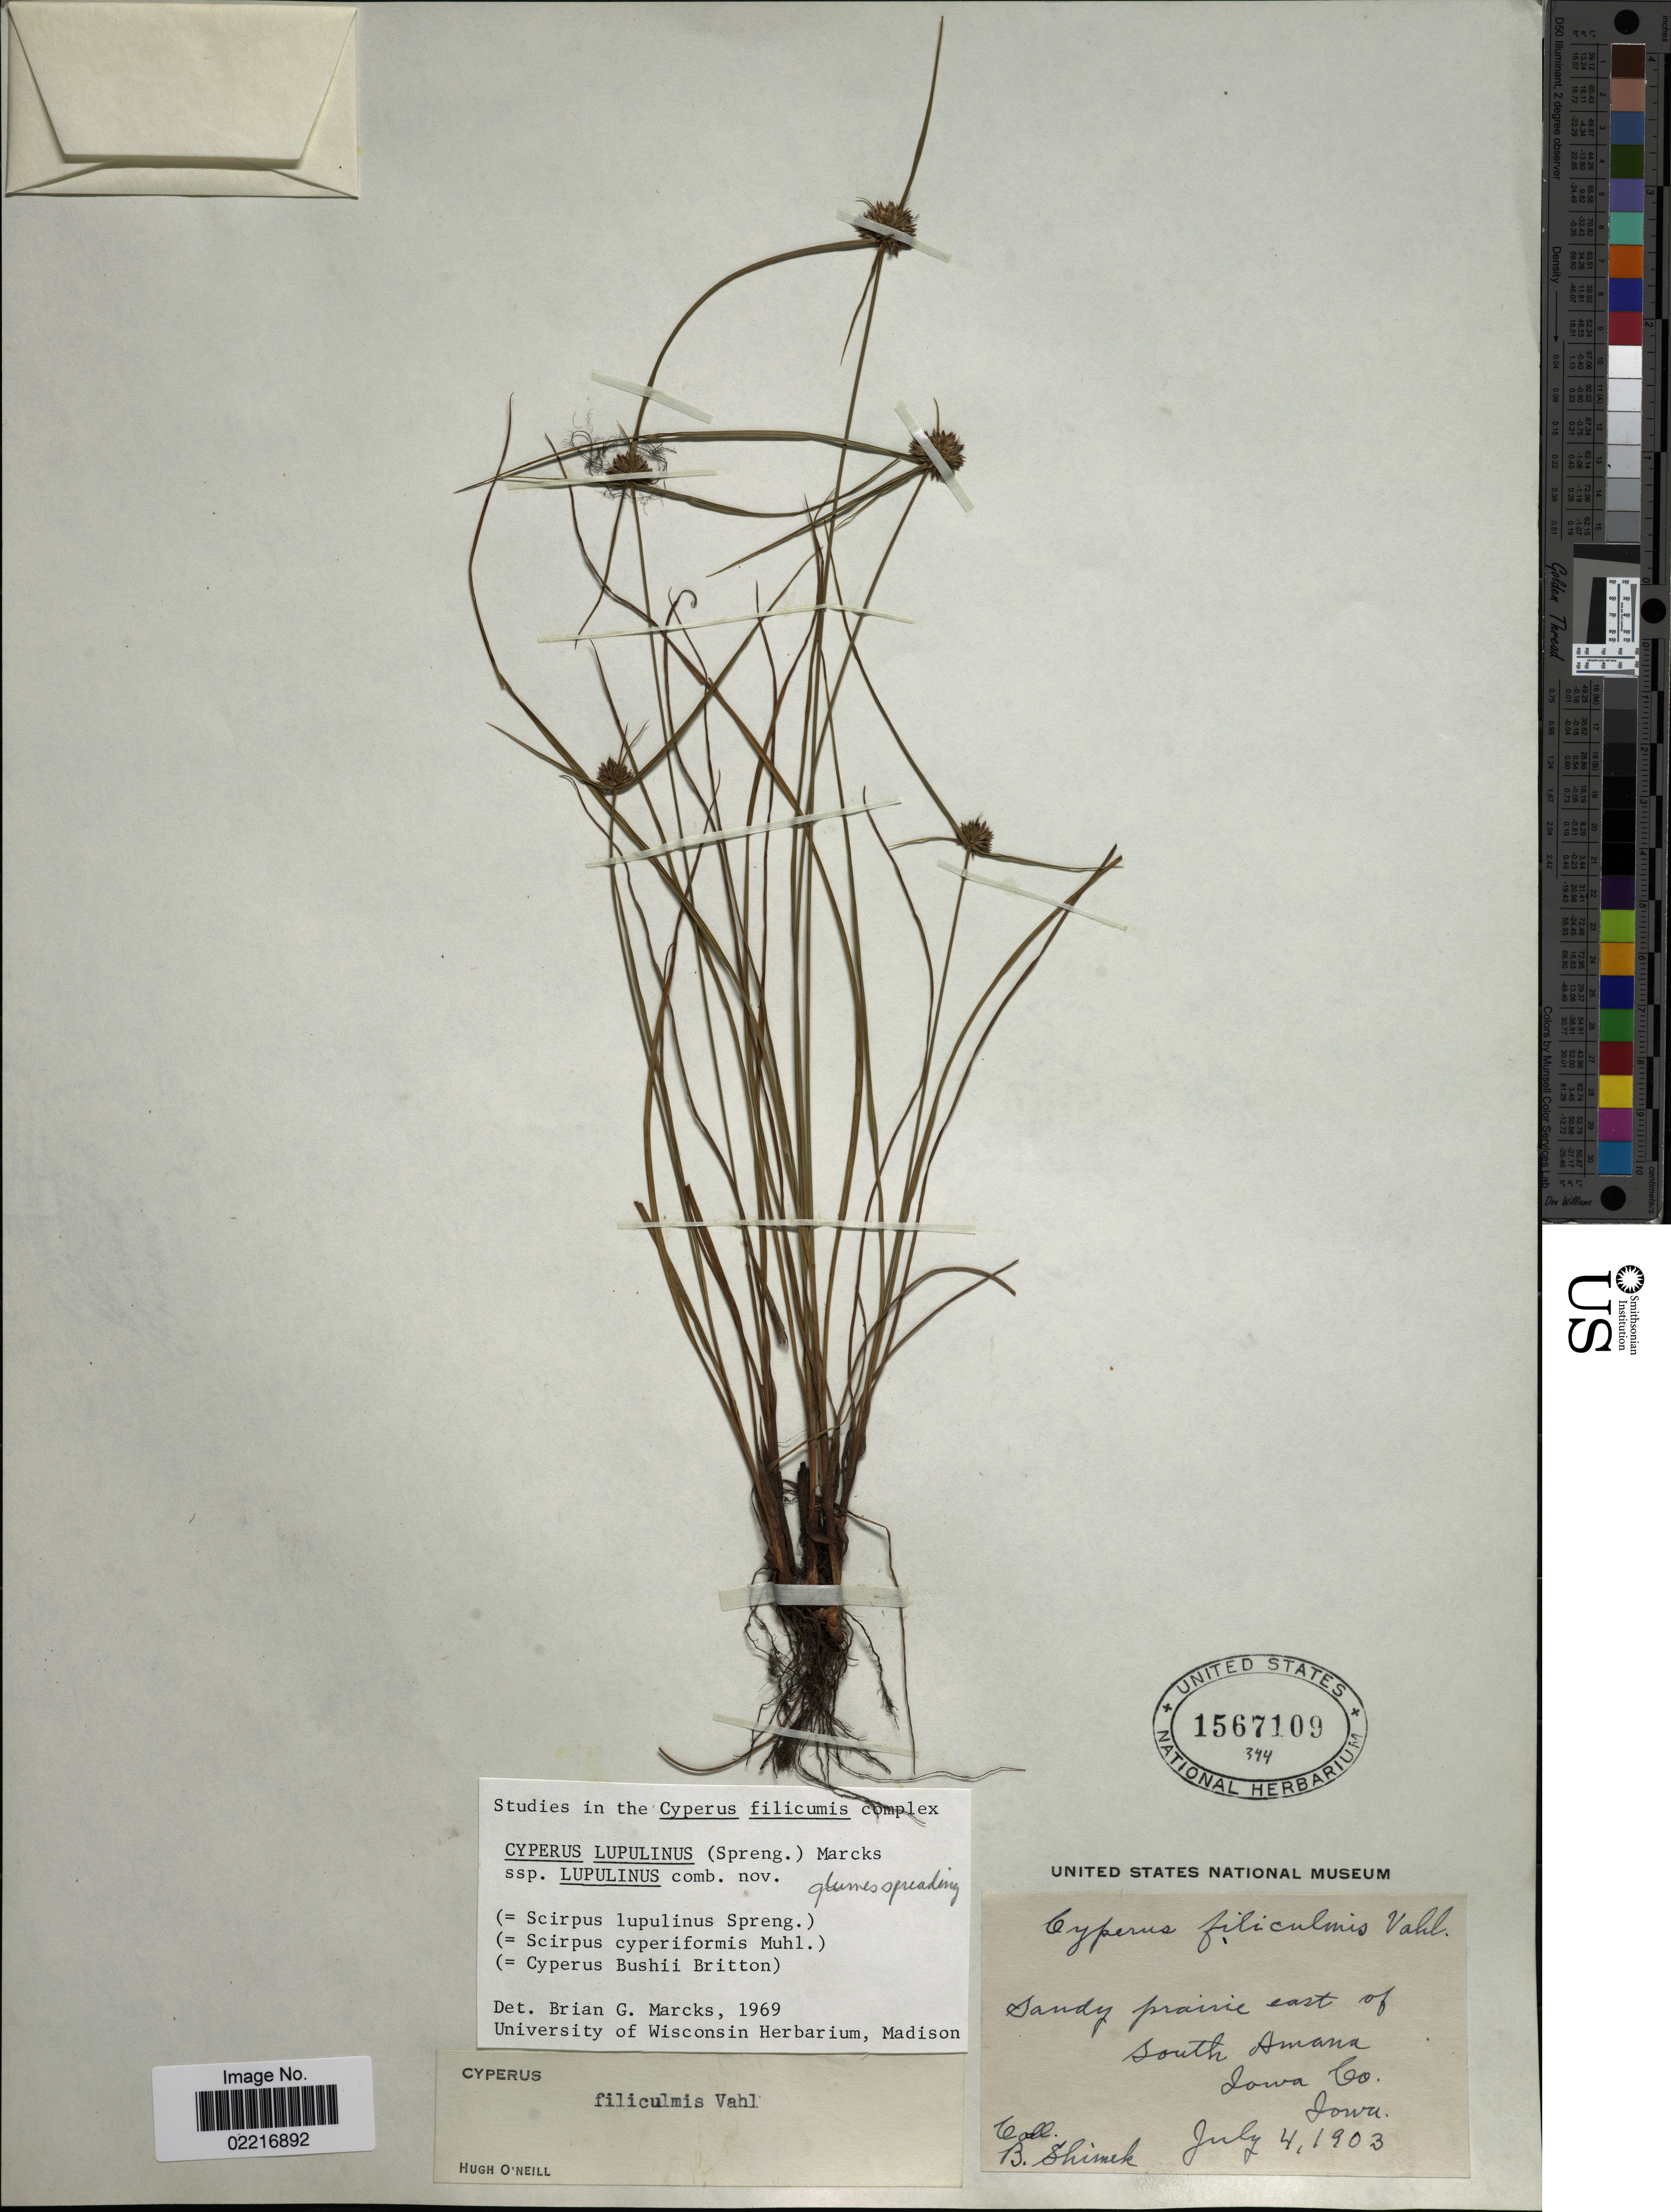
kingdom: Plantae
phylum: Tracheophyta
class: Liliopsida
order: Poales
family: Cyperaceae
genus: Cyperus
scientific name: Cyperus lupulinus subsp. lupulinus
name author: (Spreng.) Marcks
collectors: B. Shimek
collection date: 1903-07-04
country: United States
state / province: Iowa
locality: Sandy prairie east of South Amana, Iowa Co.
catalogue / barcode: US 1567109